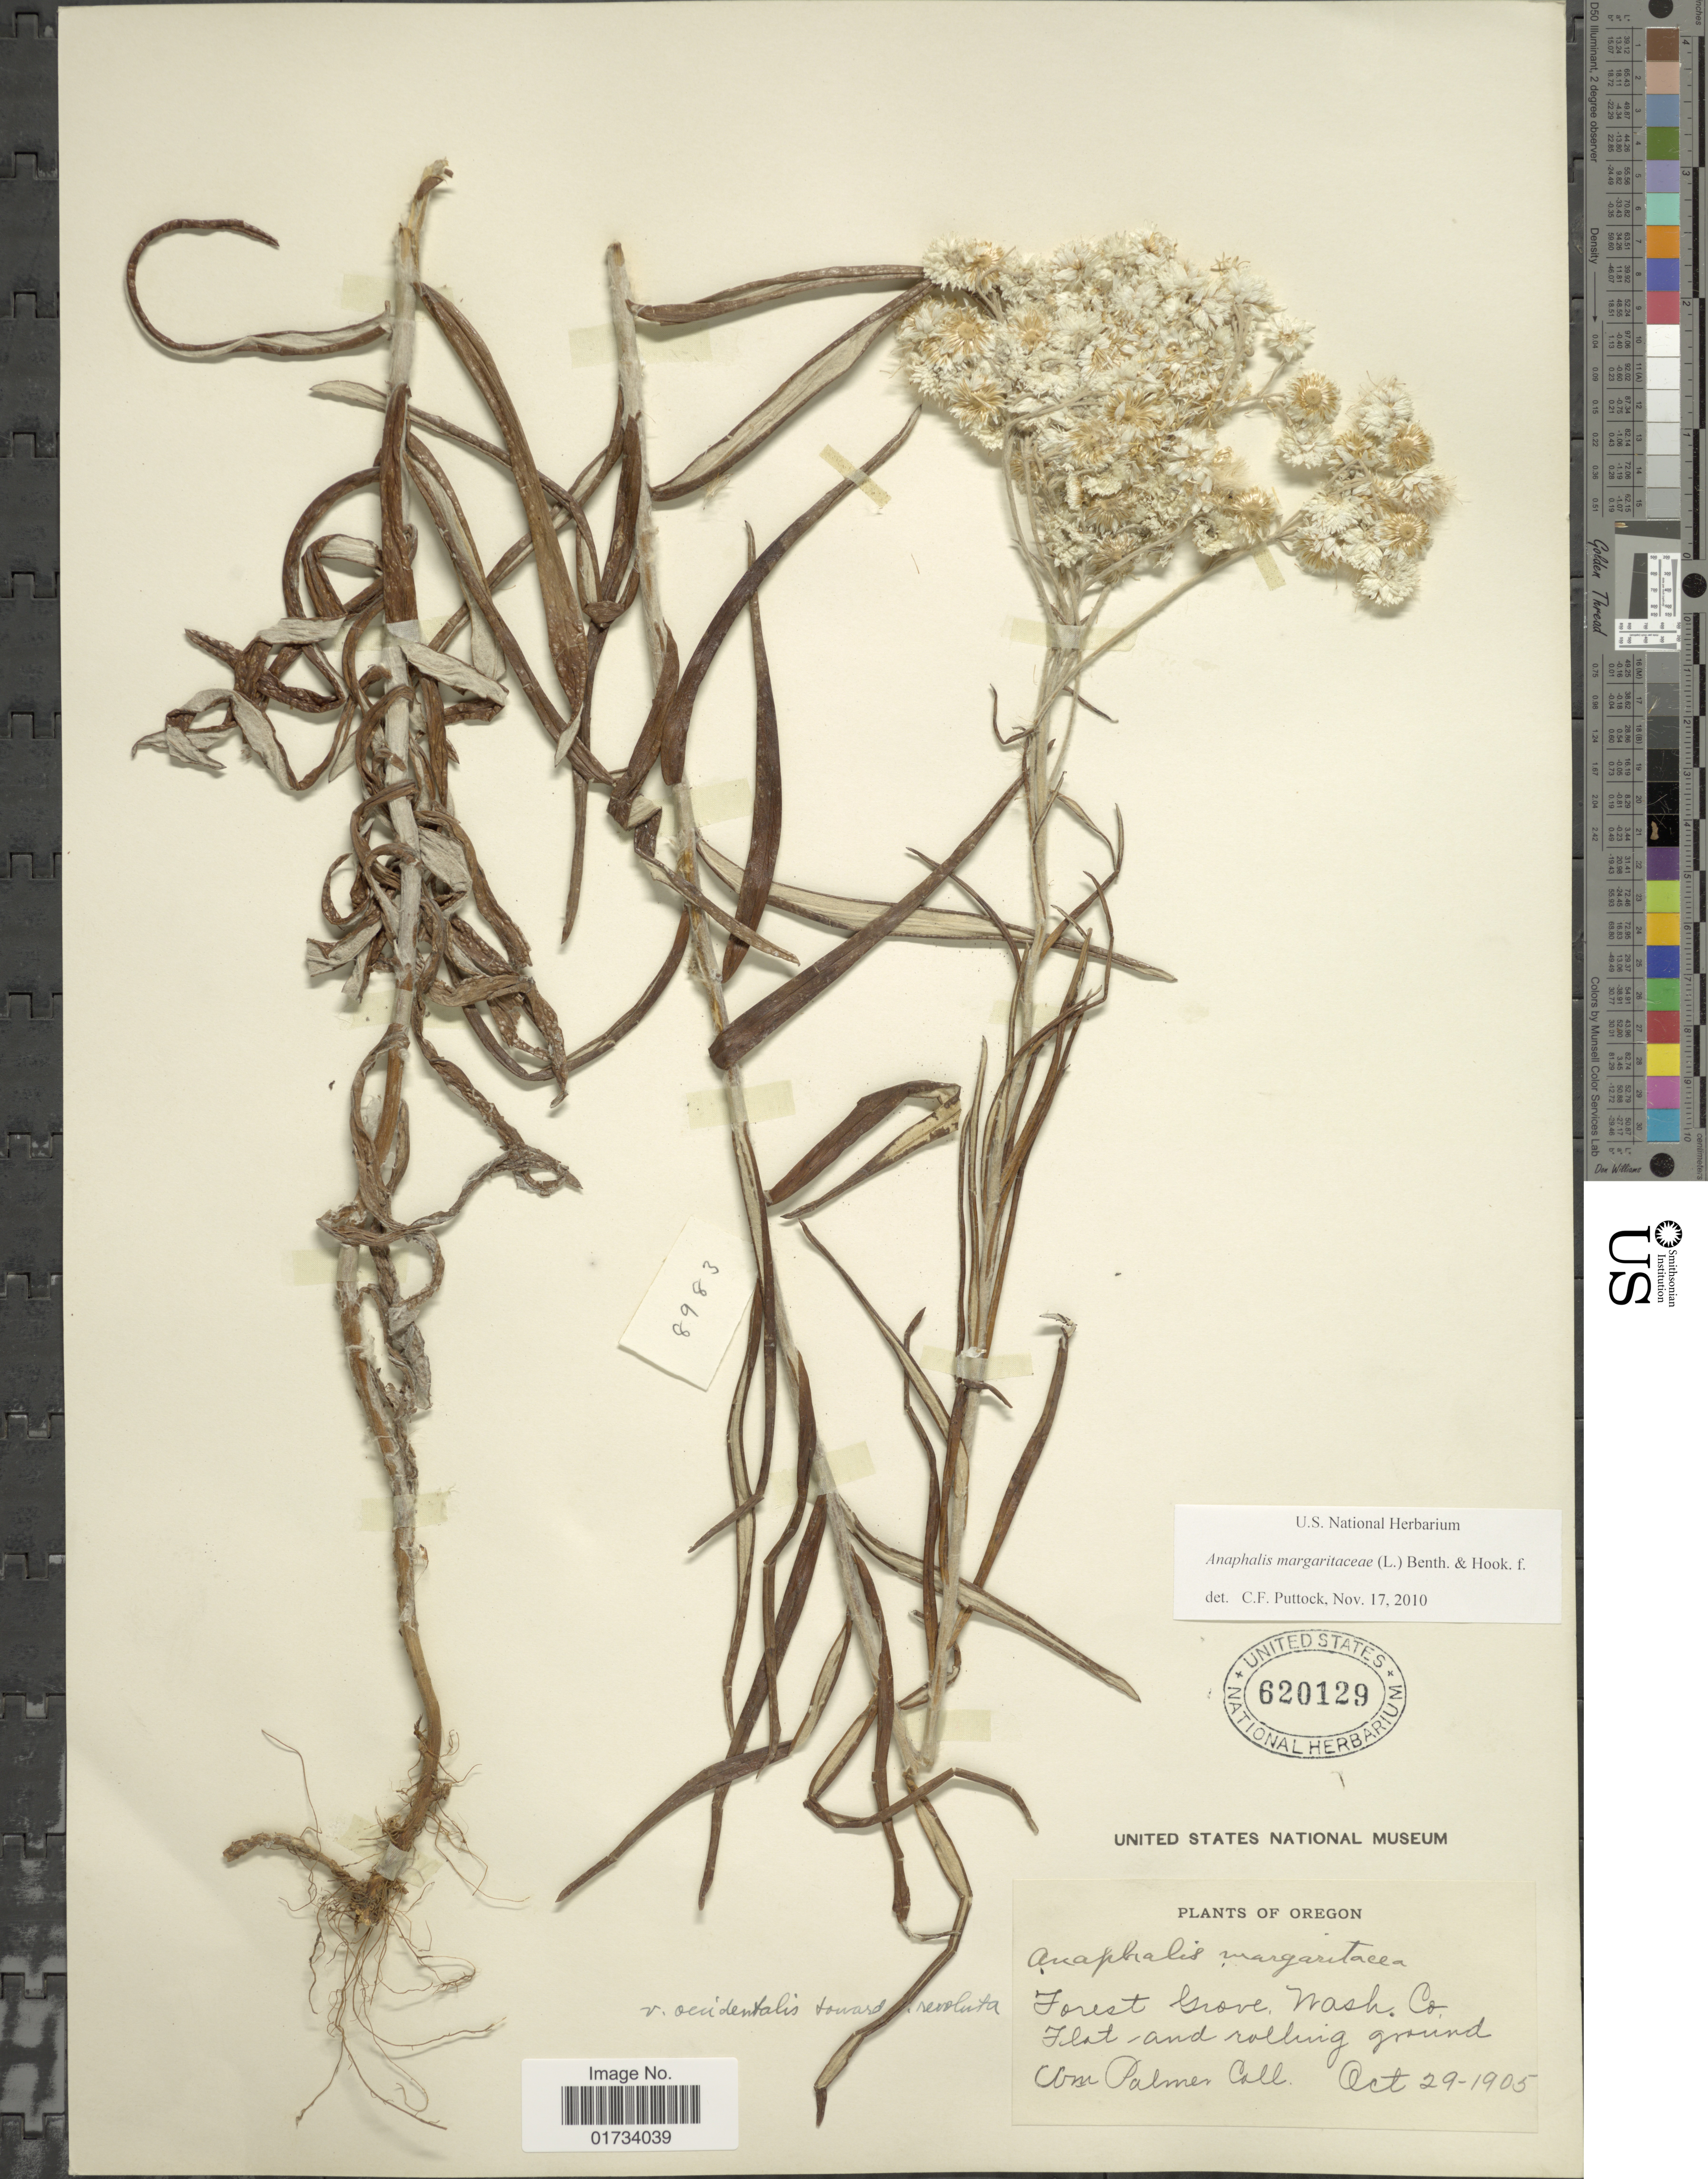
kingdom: Plantae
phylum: Tracheophyta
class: Magnoliopsida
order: Asterales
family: Asteraceae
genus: Anaphalis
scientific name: Anaphalis margaritacea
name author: (L.) Benth. & Hook. f.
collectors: C. M. Palmer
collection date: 1905-10-29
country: United States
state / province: Oregon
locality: Forest grove, Wash Co., Flat-and rolling ground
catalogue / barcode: US 620129